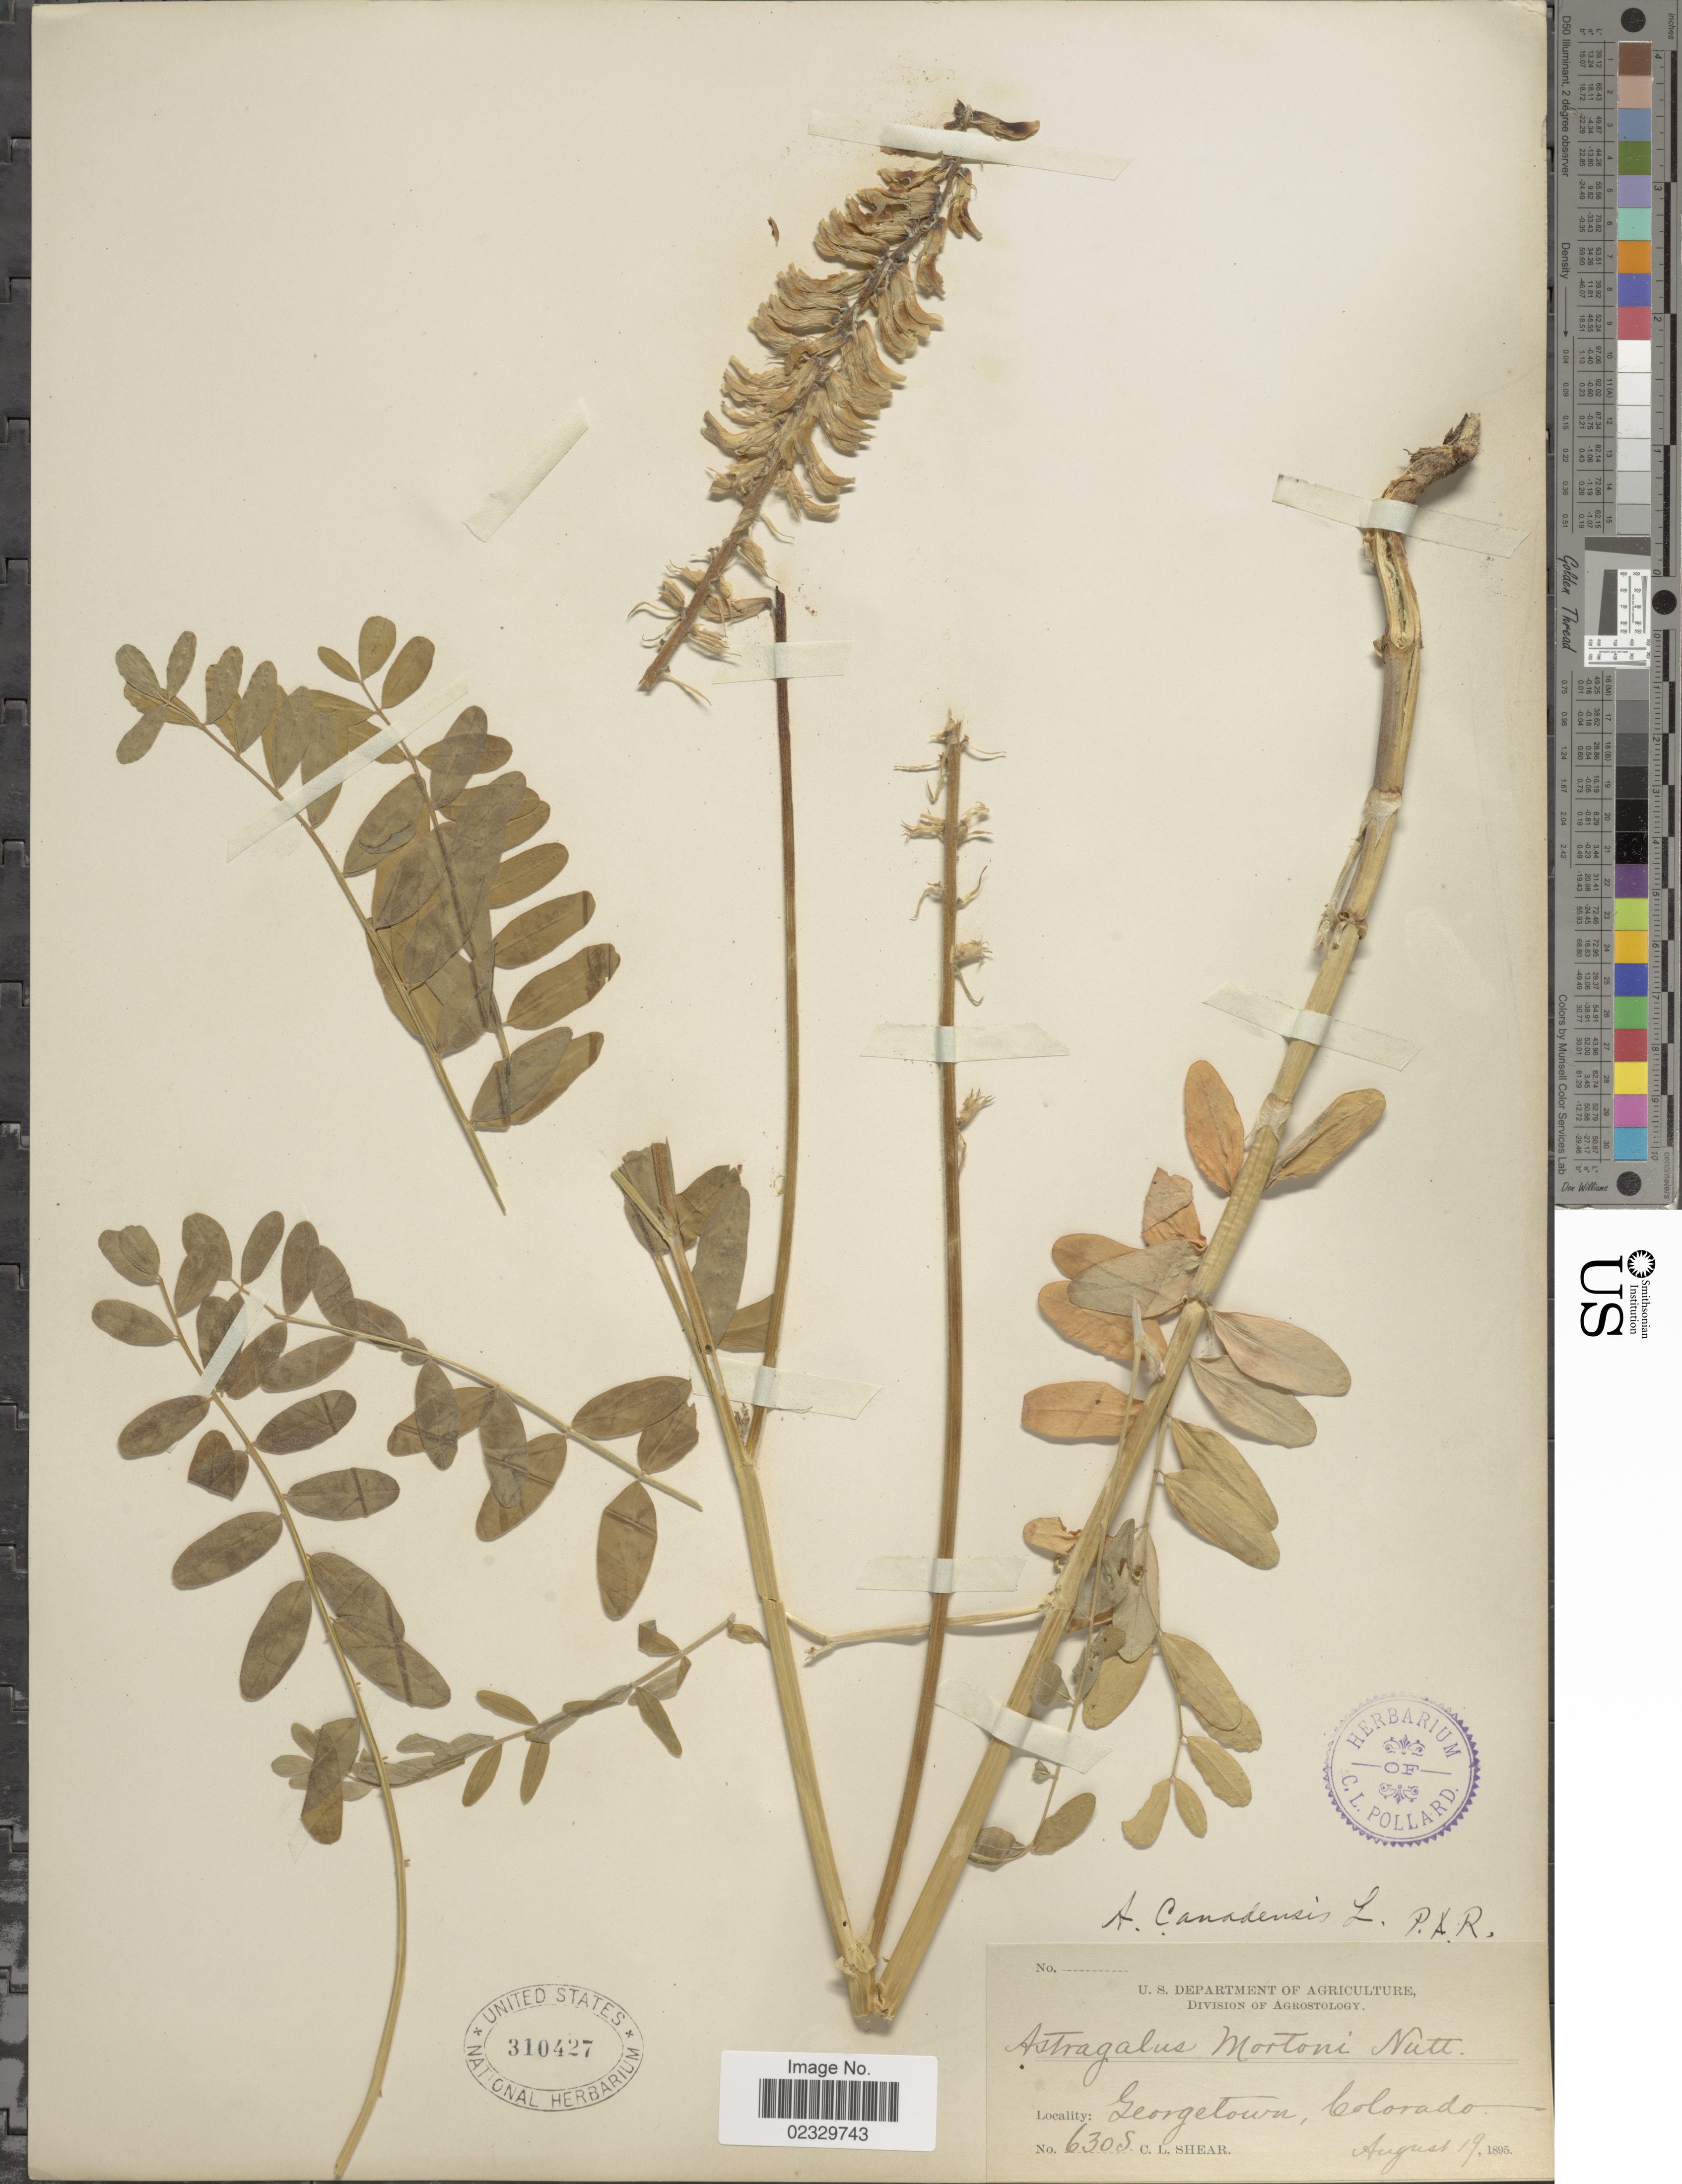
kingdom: Plantae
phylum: Tracheophyta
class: Magnoliopsida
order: Fabales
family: Fabaceae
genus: Astragalus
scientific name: Astragalus canadensis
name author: L.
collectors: C. L. Shear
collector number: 6308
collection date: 1895-08-19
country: United States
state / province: Colorado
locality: Georgetown, Colorado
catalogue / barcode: US 310427